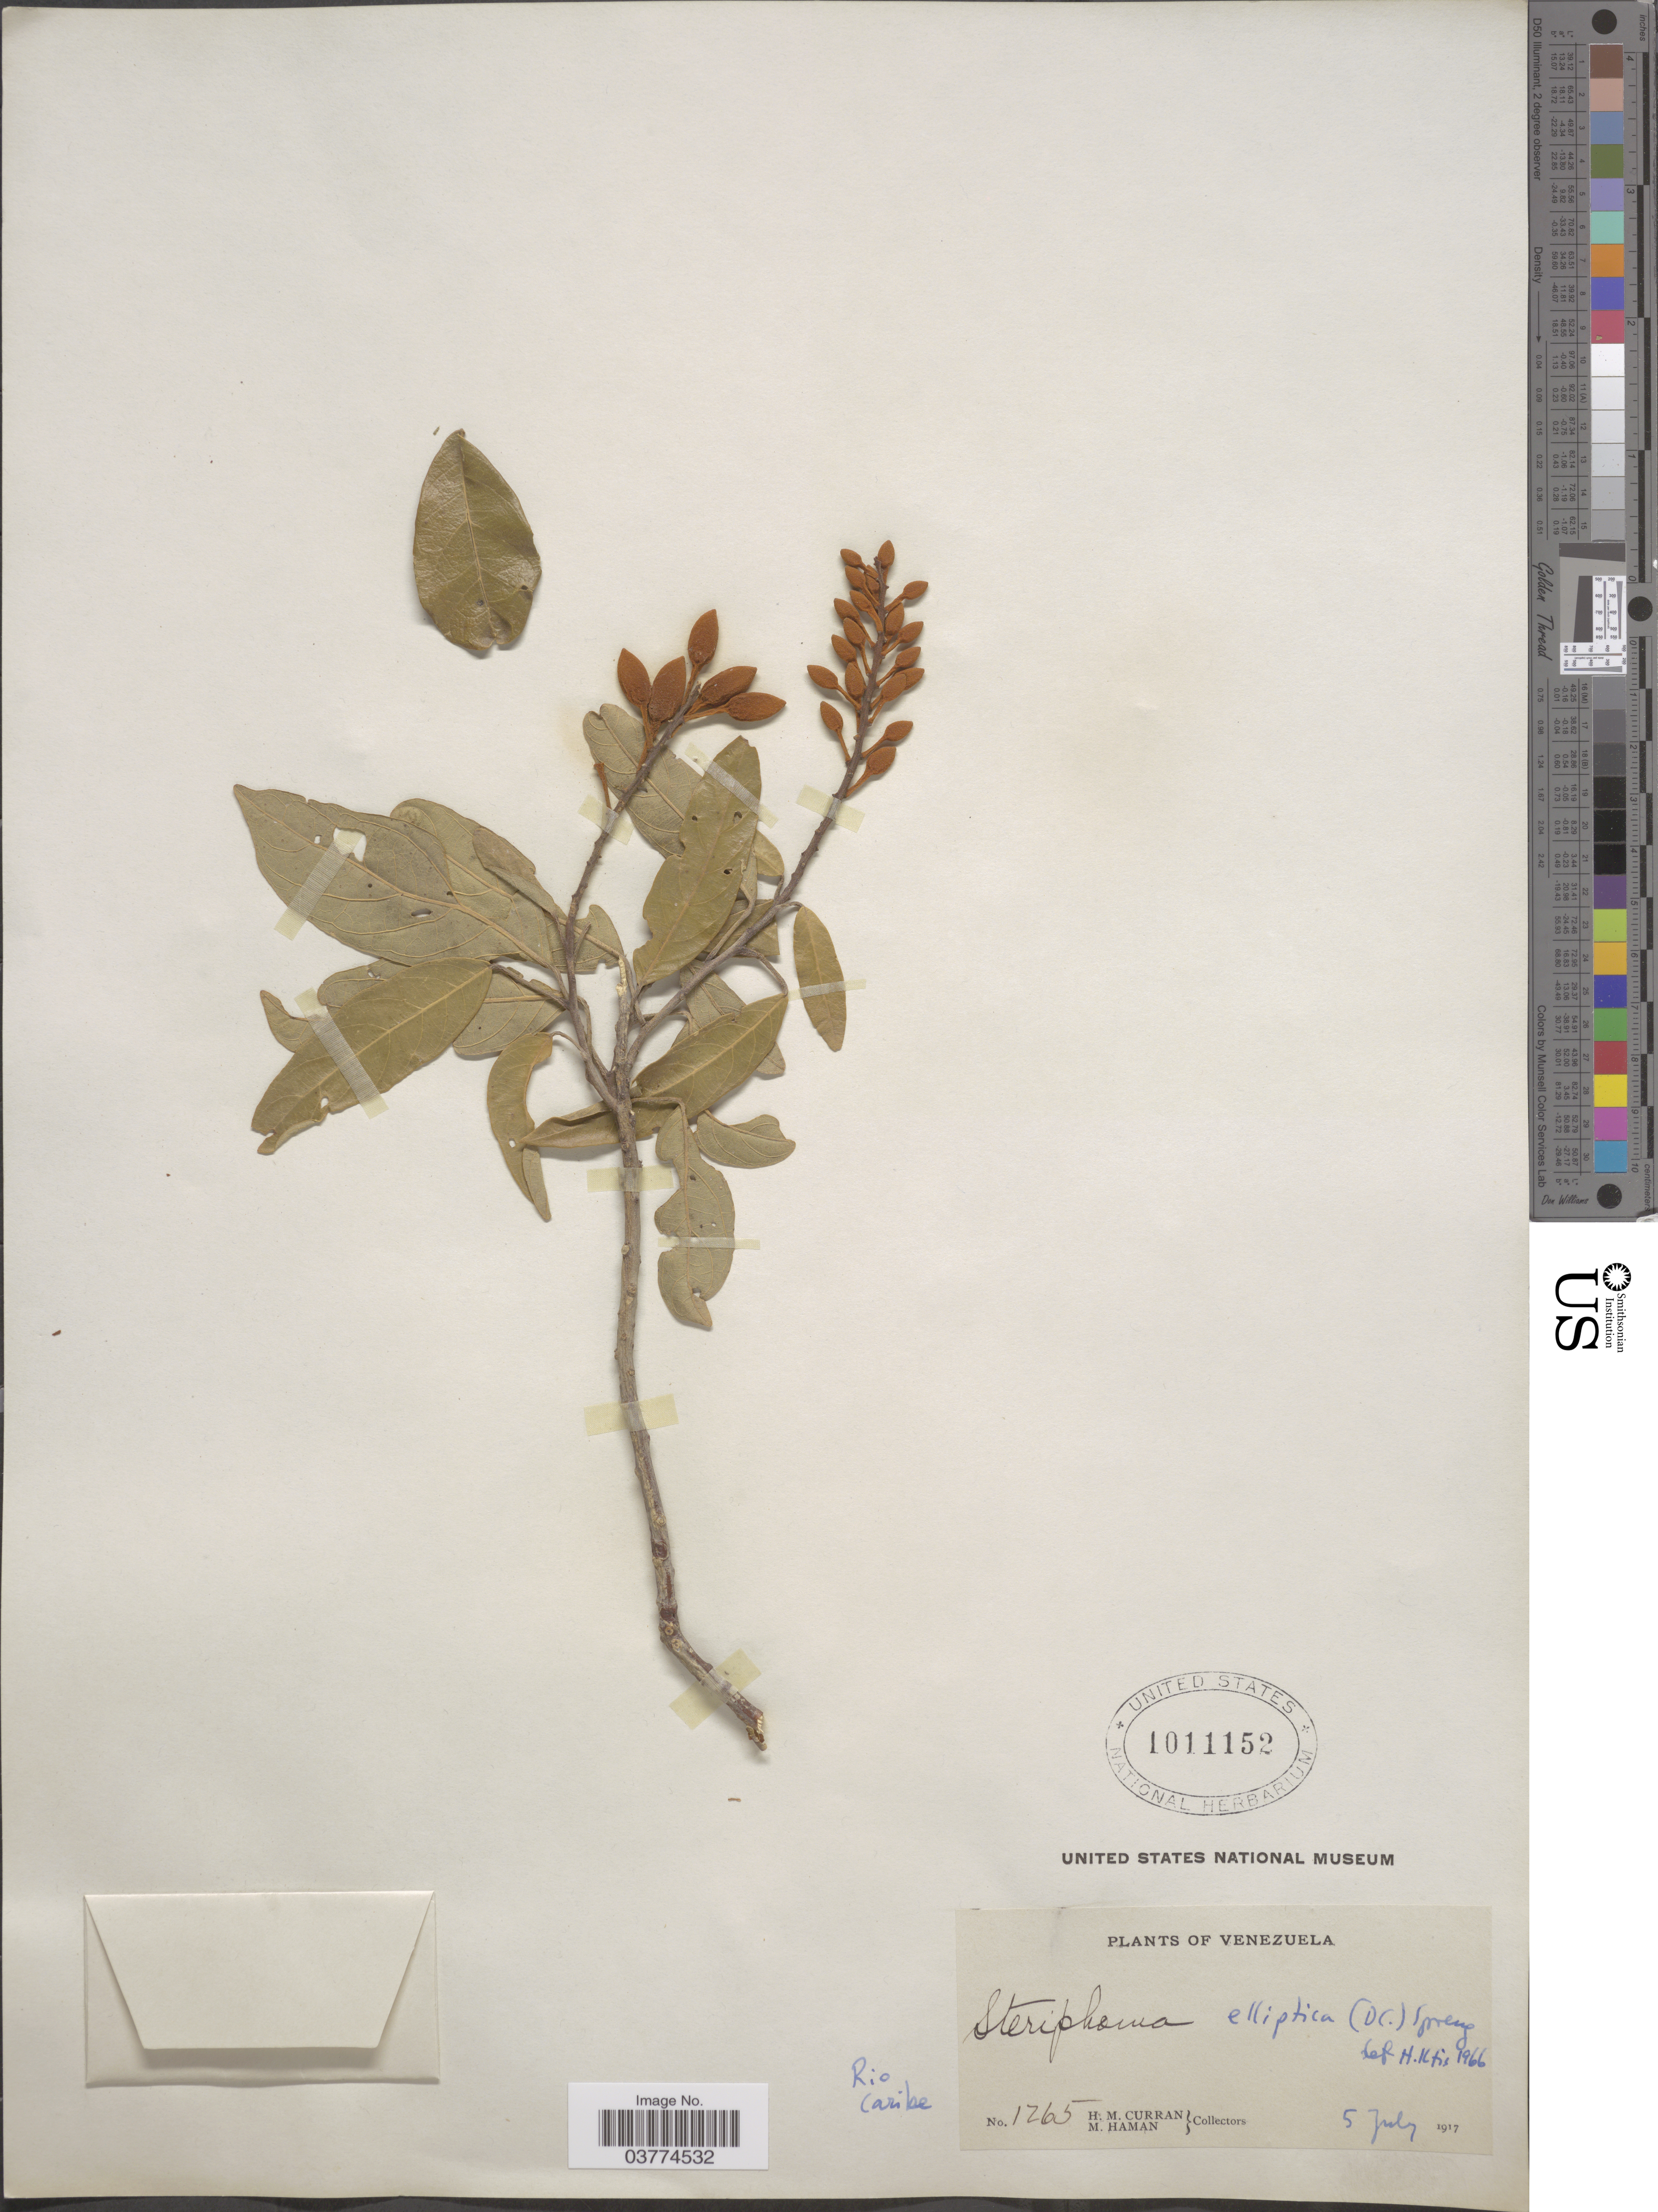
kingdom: Plantae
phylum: Tracheophyta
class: Magnoliopsida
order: Brassicales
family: Capparaceae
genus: Steriphoma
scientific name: Steriphoma ellipticum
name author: (DC.) Spreng.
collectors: H. M. Curran & M. Haman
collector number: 1265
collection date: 1917-07-05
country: Venezuela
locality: Rio Caribe.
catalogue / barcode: US 1011152